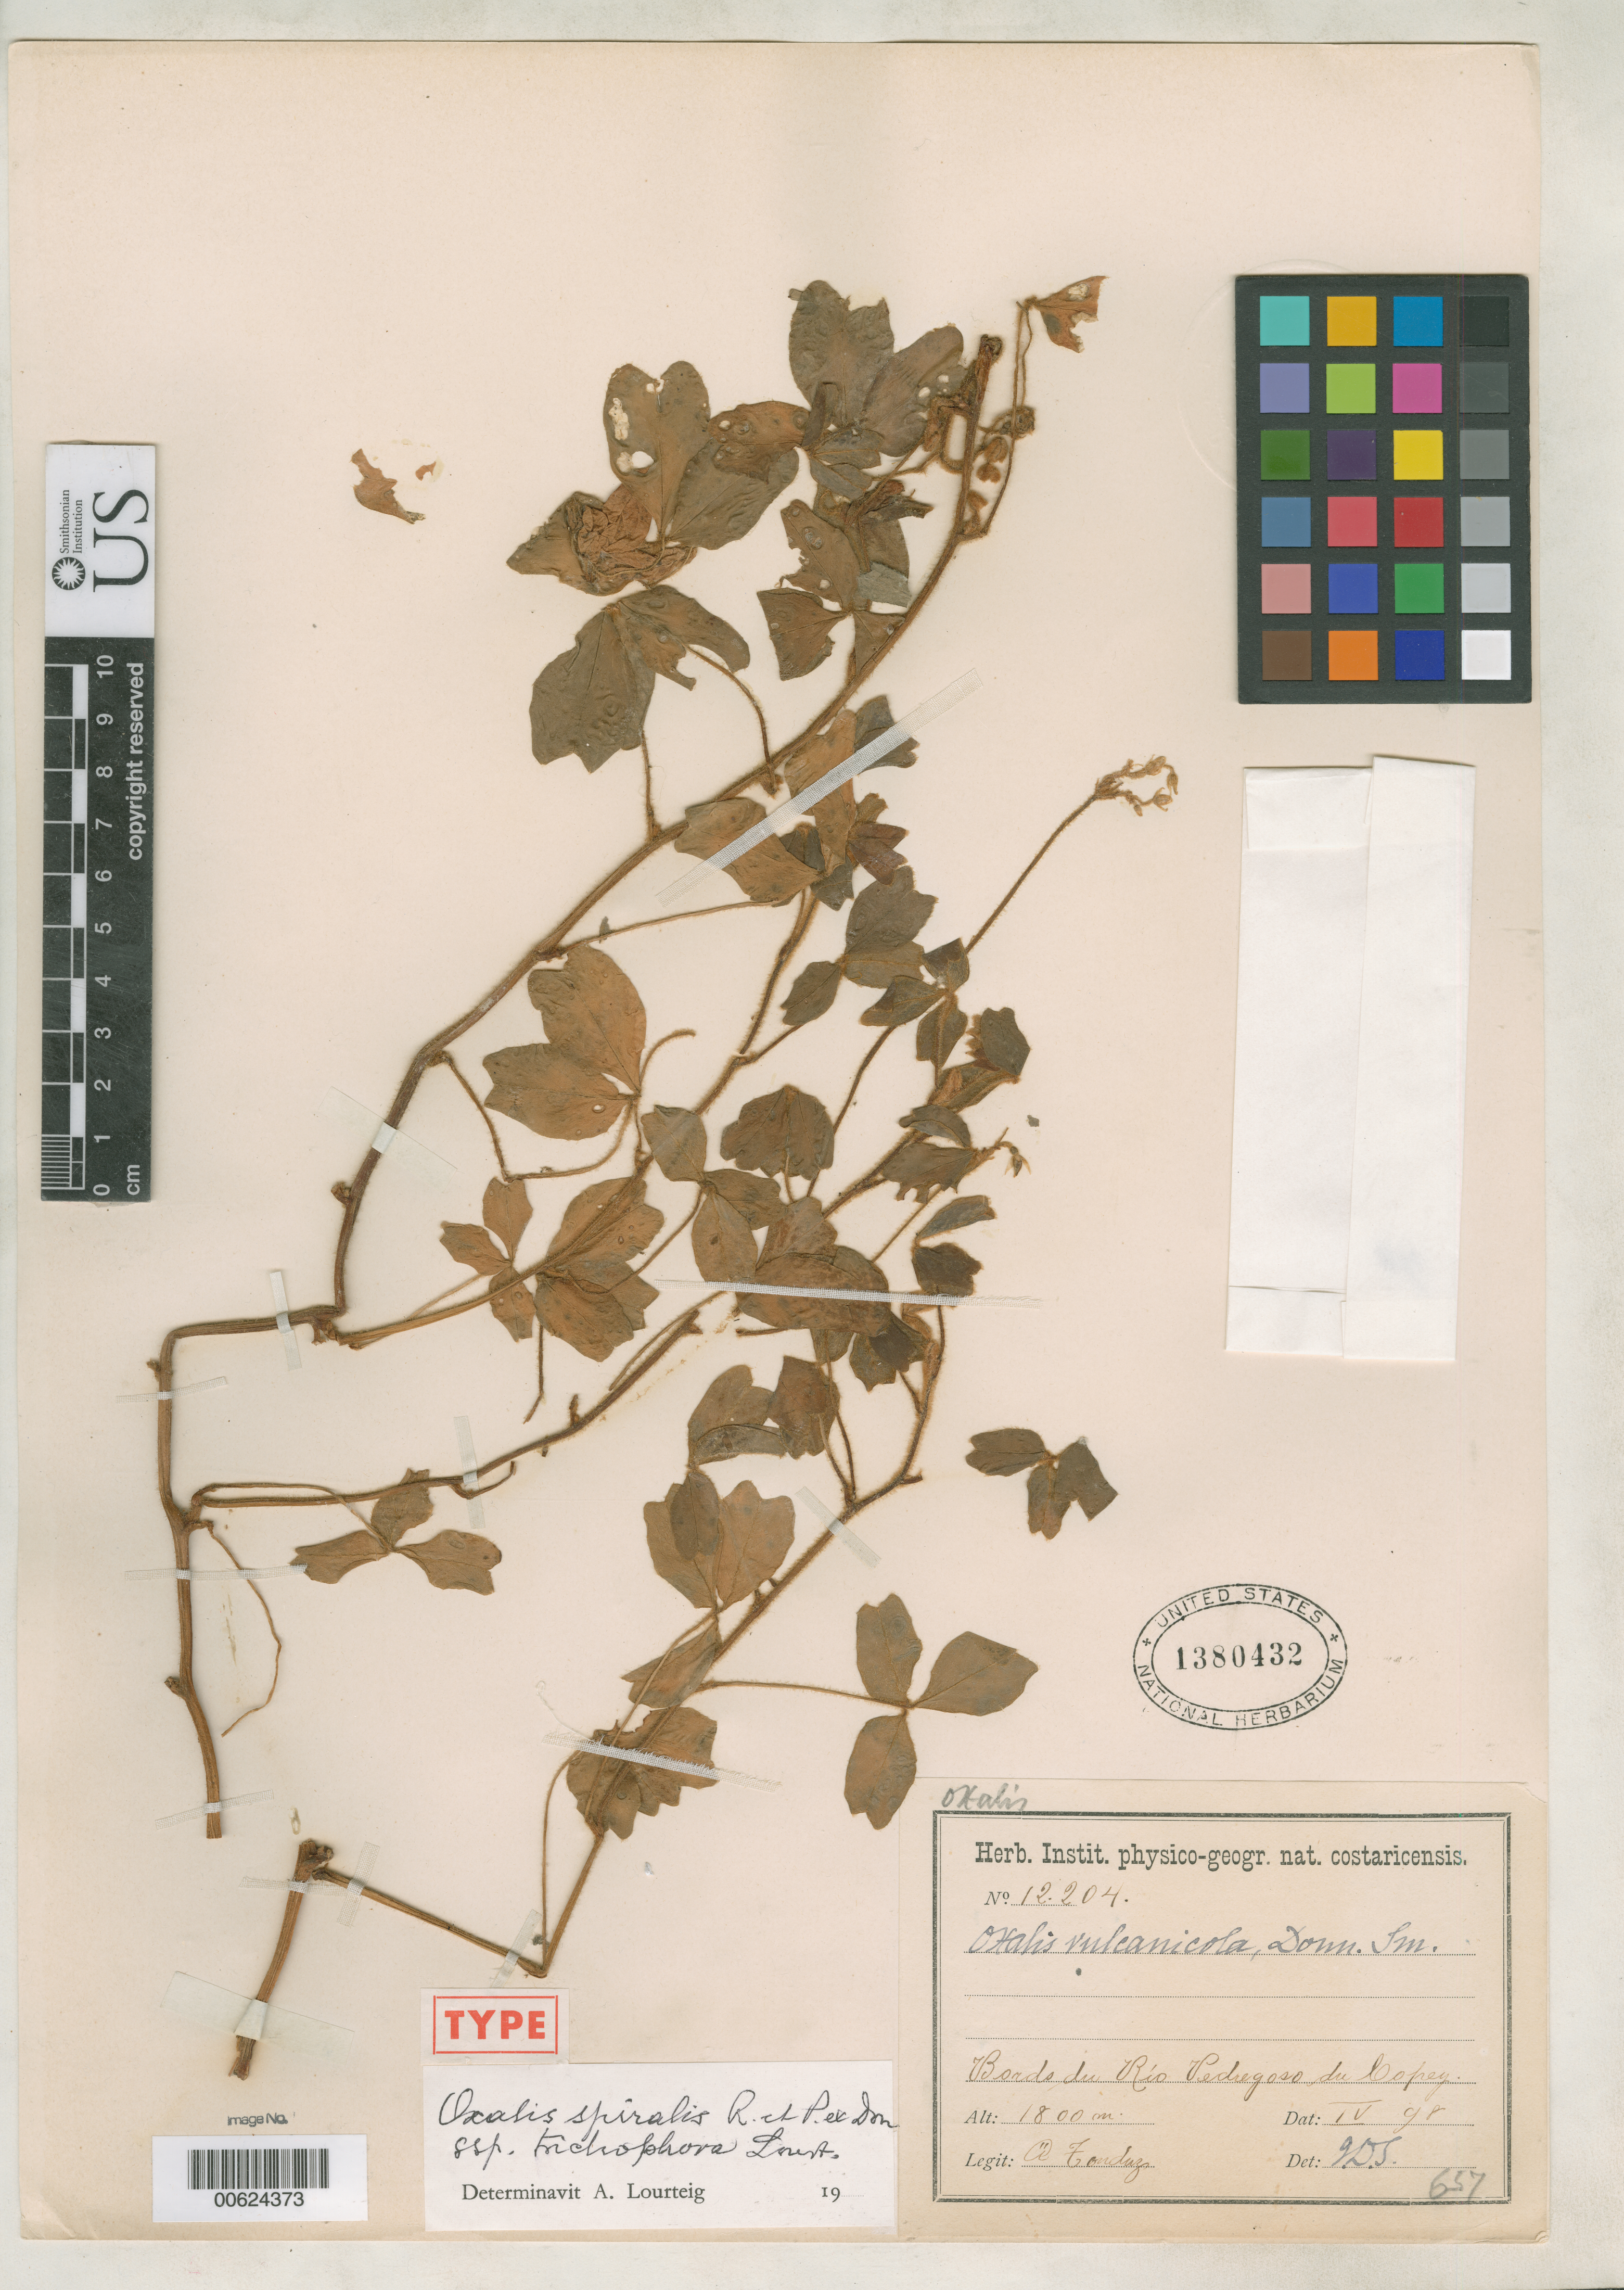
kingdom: Plantae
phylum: Tracheophyta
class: Magnoliopsida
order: Oxalidales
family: Oxalidaceae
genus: Oxalis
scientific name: Oxalis spiralis subsp. trichophora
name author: Lourteig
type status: Holotype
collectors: A. Tonduz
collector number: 12204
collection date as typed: Apr 1898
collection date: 1898-04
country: Costa Rica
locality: Bords du Rio Pedregoso du Copey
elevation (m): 1800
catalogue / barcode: US 1380432